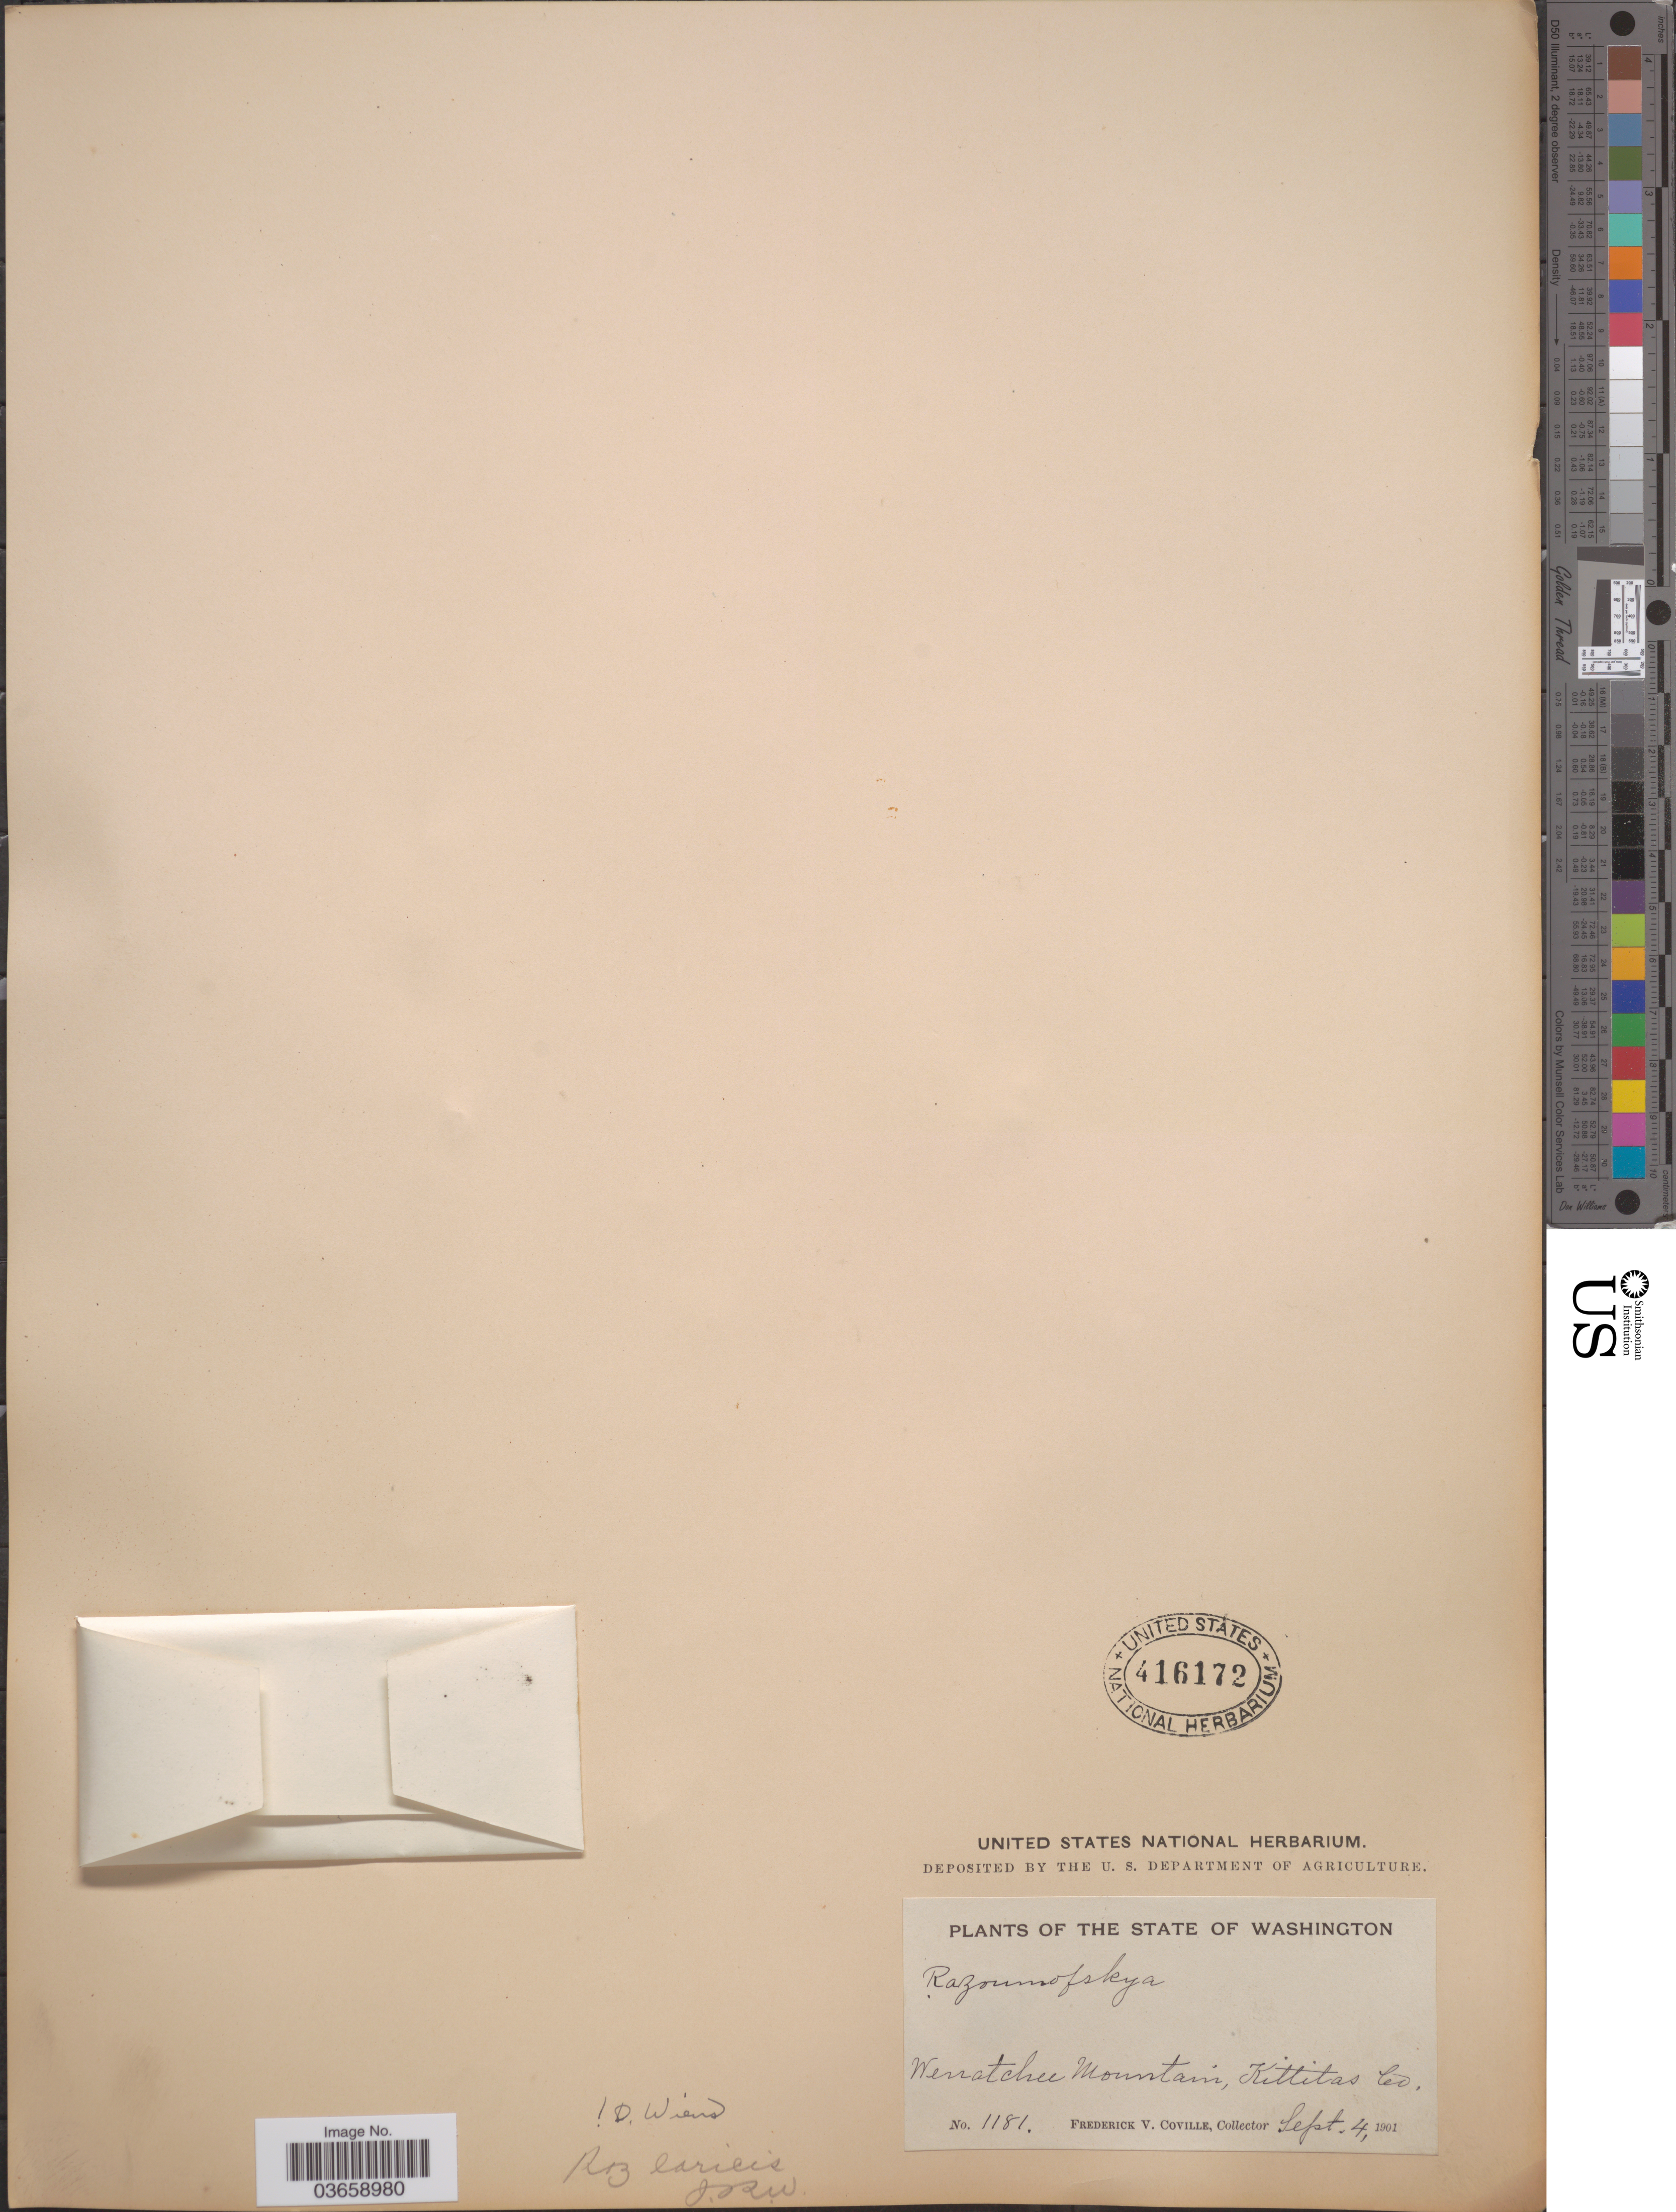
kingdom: Plantae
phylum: Tracheophyta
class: Magnoliopsida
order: Santalales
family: Viscaceae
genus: Arceuthobium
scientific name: Arceuthobium laricis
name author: (M.E. Jones) H. St. John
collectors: F. V. Coville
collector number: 1181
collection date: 1901-09-04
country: United States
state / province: Washington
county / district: Kittitas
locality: Wenatchee Mountain, Kittitas Co.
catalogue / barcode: US 416172